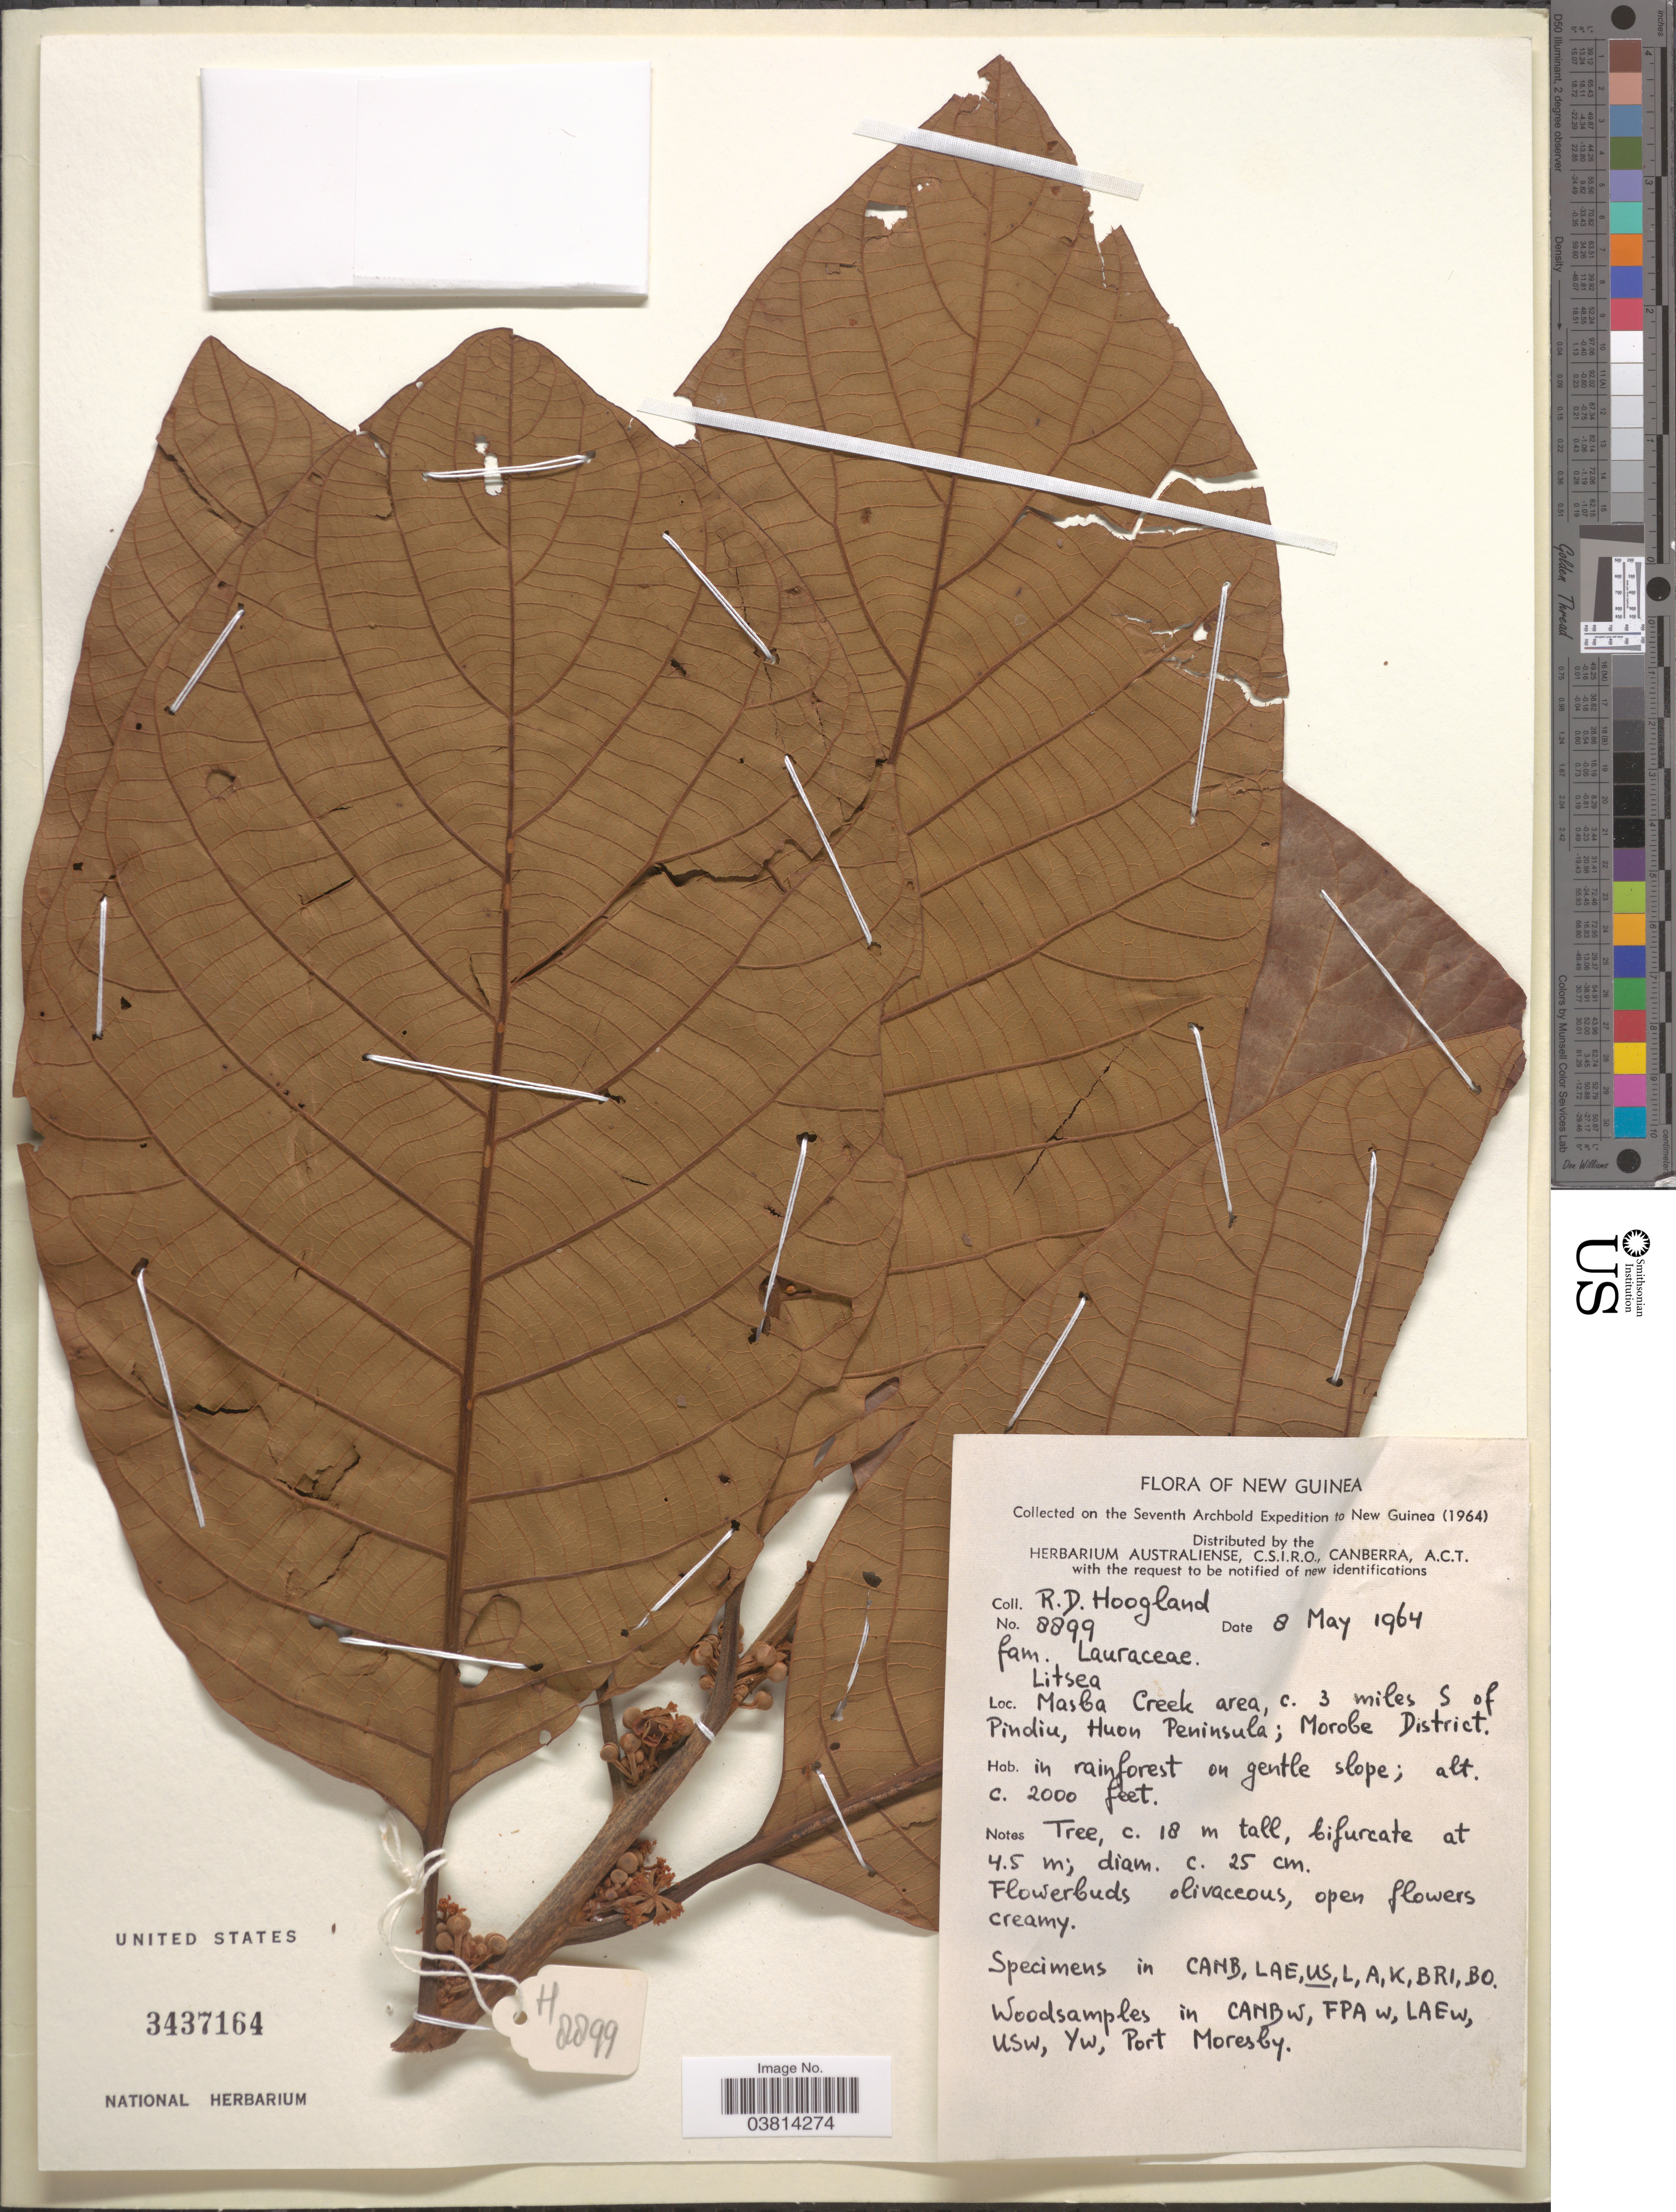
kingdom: Plantae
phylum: Tracheophyta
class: Magnoliopsida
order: Laurales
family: Lauraceae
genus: Litsea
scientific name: Litsea sp.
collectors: R. D. Hoogland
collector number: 8899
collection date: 1964-05-08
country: Papua New Guinea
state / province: Morobe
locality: New Guinea. Masba Creek area, c. 3 miles S of Pindiu, Huon Peninsula; Morobe District. On gentle slope.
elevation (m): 610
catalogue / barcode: US 3437164